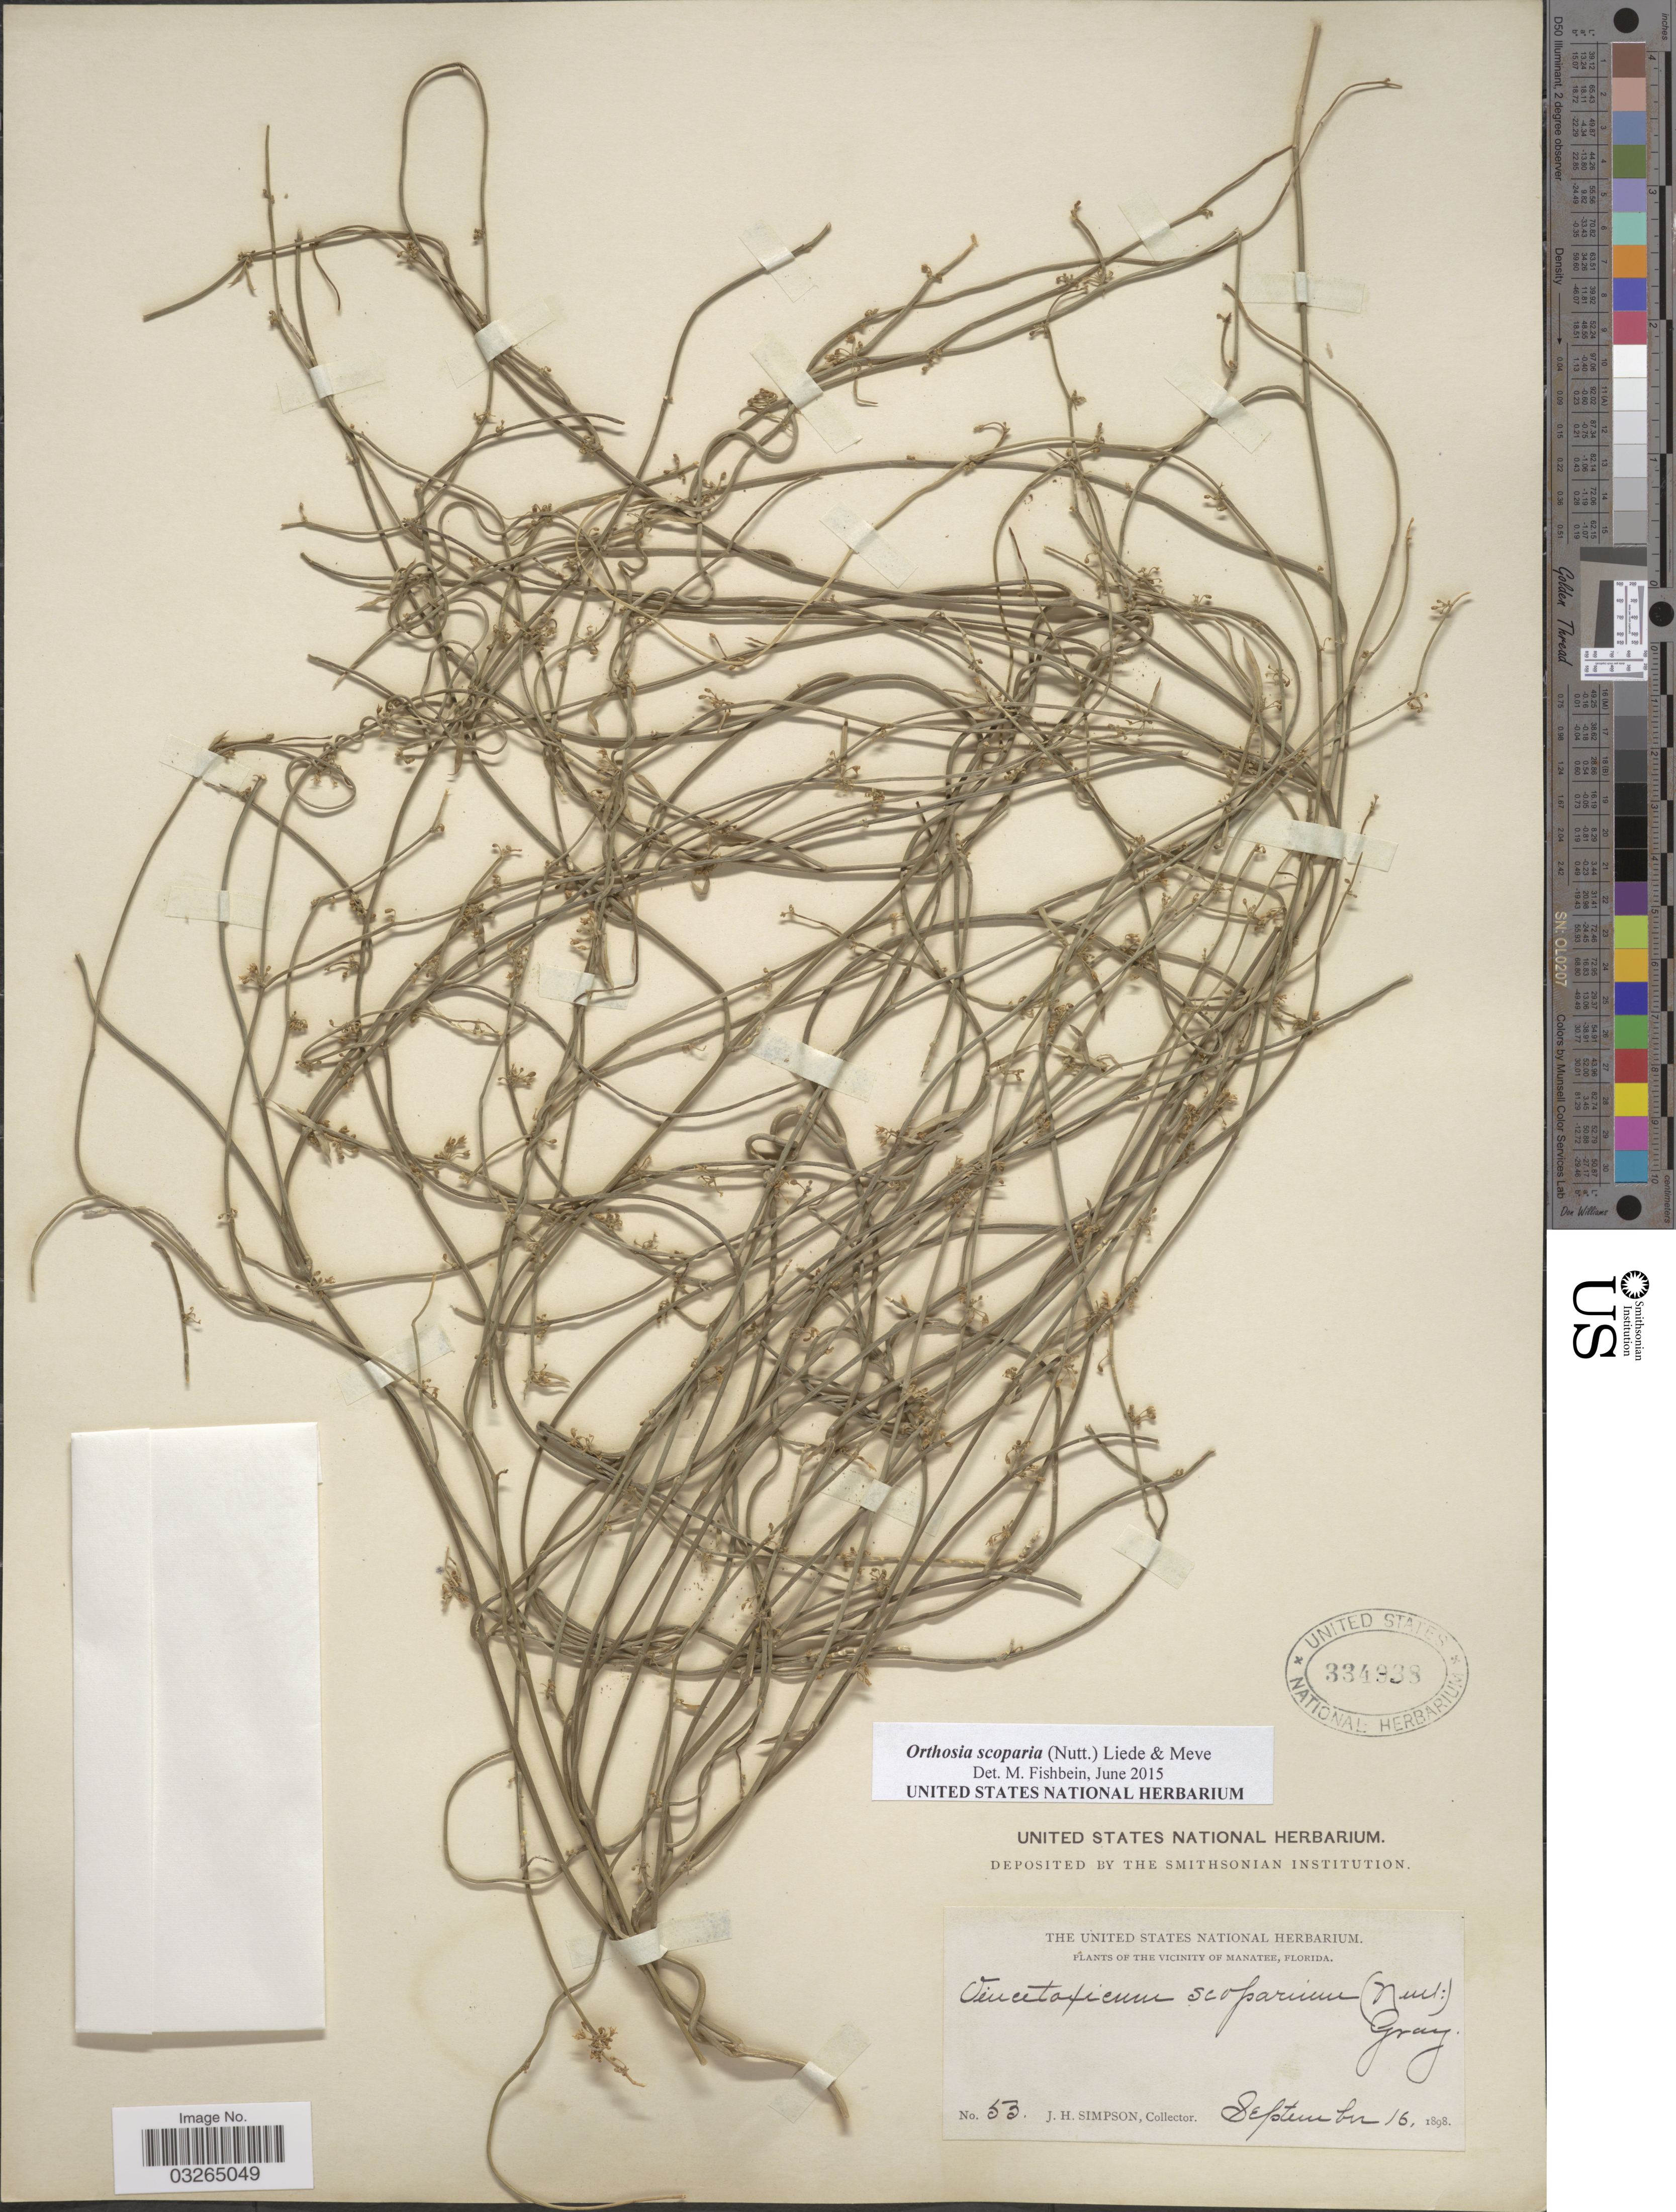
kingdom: Plantae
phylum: Tracheophyta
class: Magnoliopsida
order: Gentianales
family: Apocynaceae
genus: Orthosia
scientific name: Orthosia scoparia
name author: (Nutt.) Liede & Meve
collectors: J. H. Simpson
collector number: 53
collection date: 1898-09-16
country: United States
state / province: Florida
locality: Vicinity of Manatee.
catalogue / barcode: US 334938